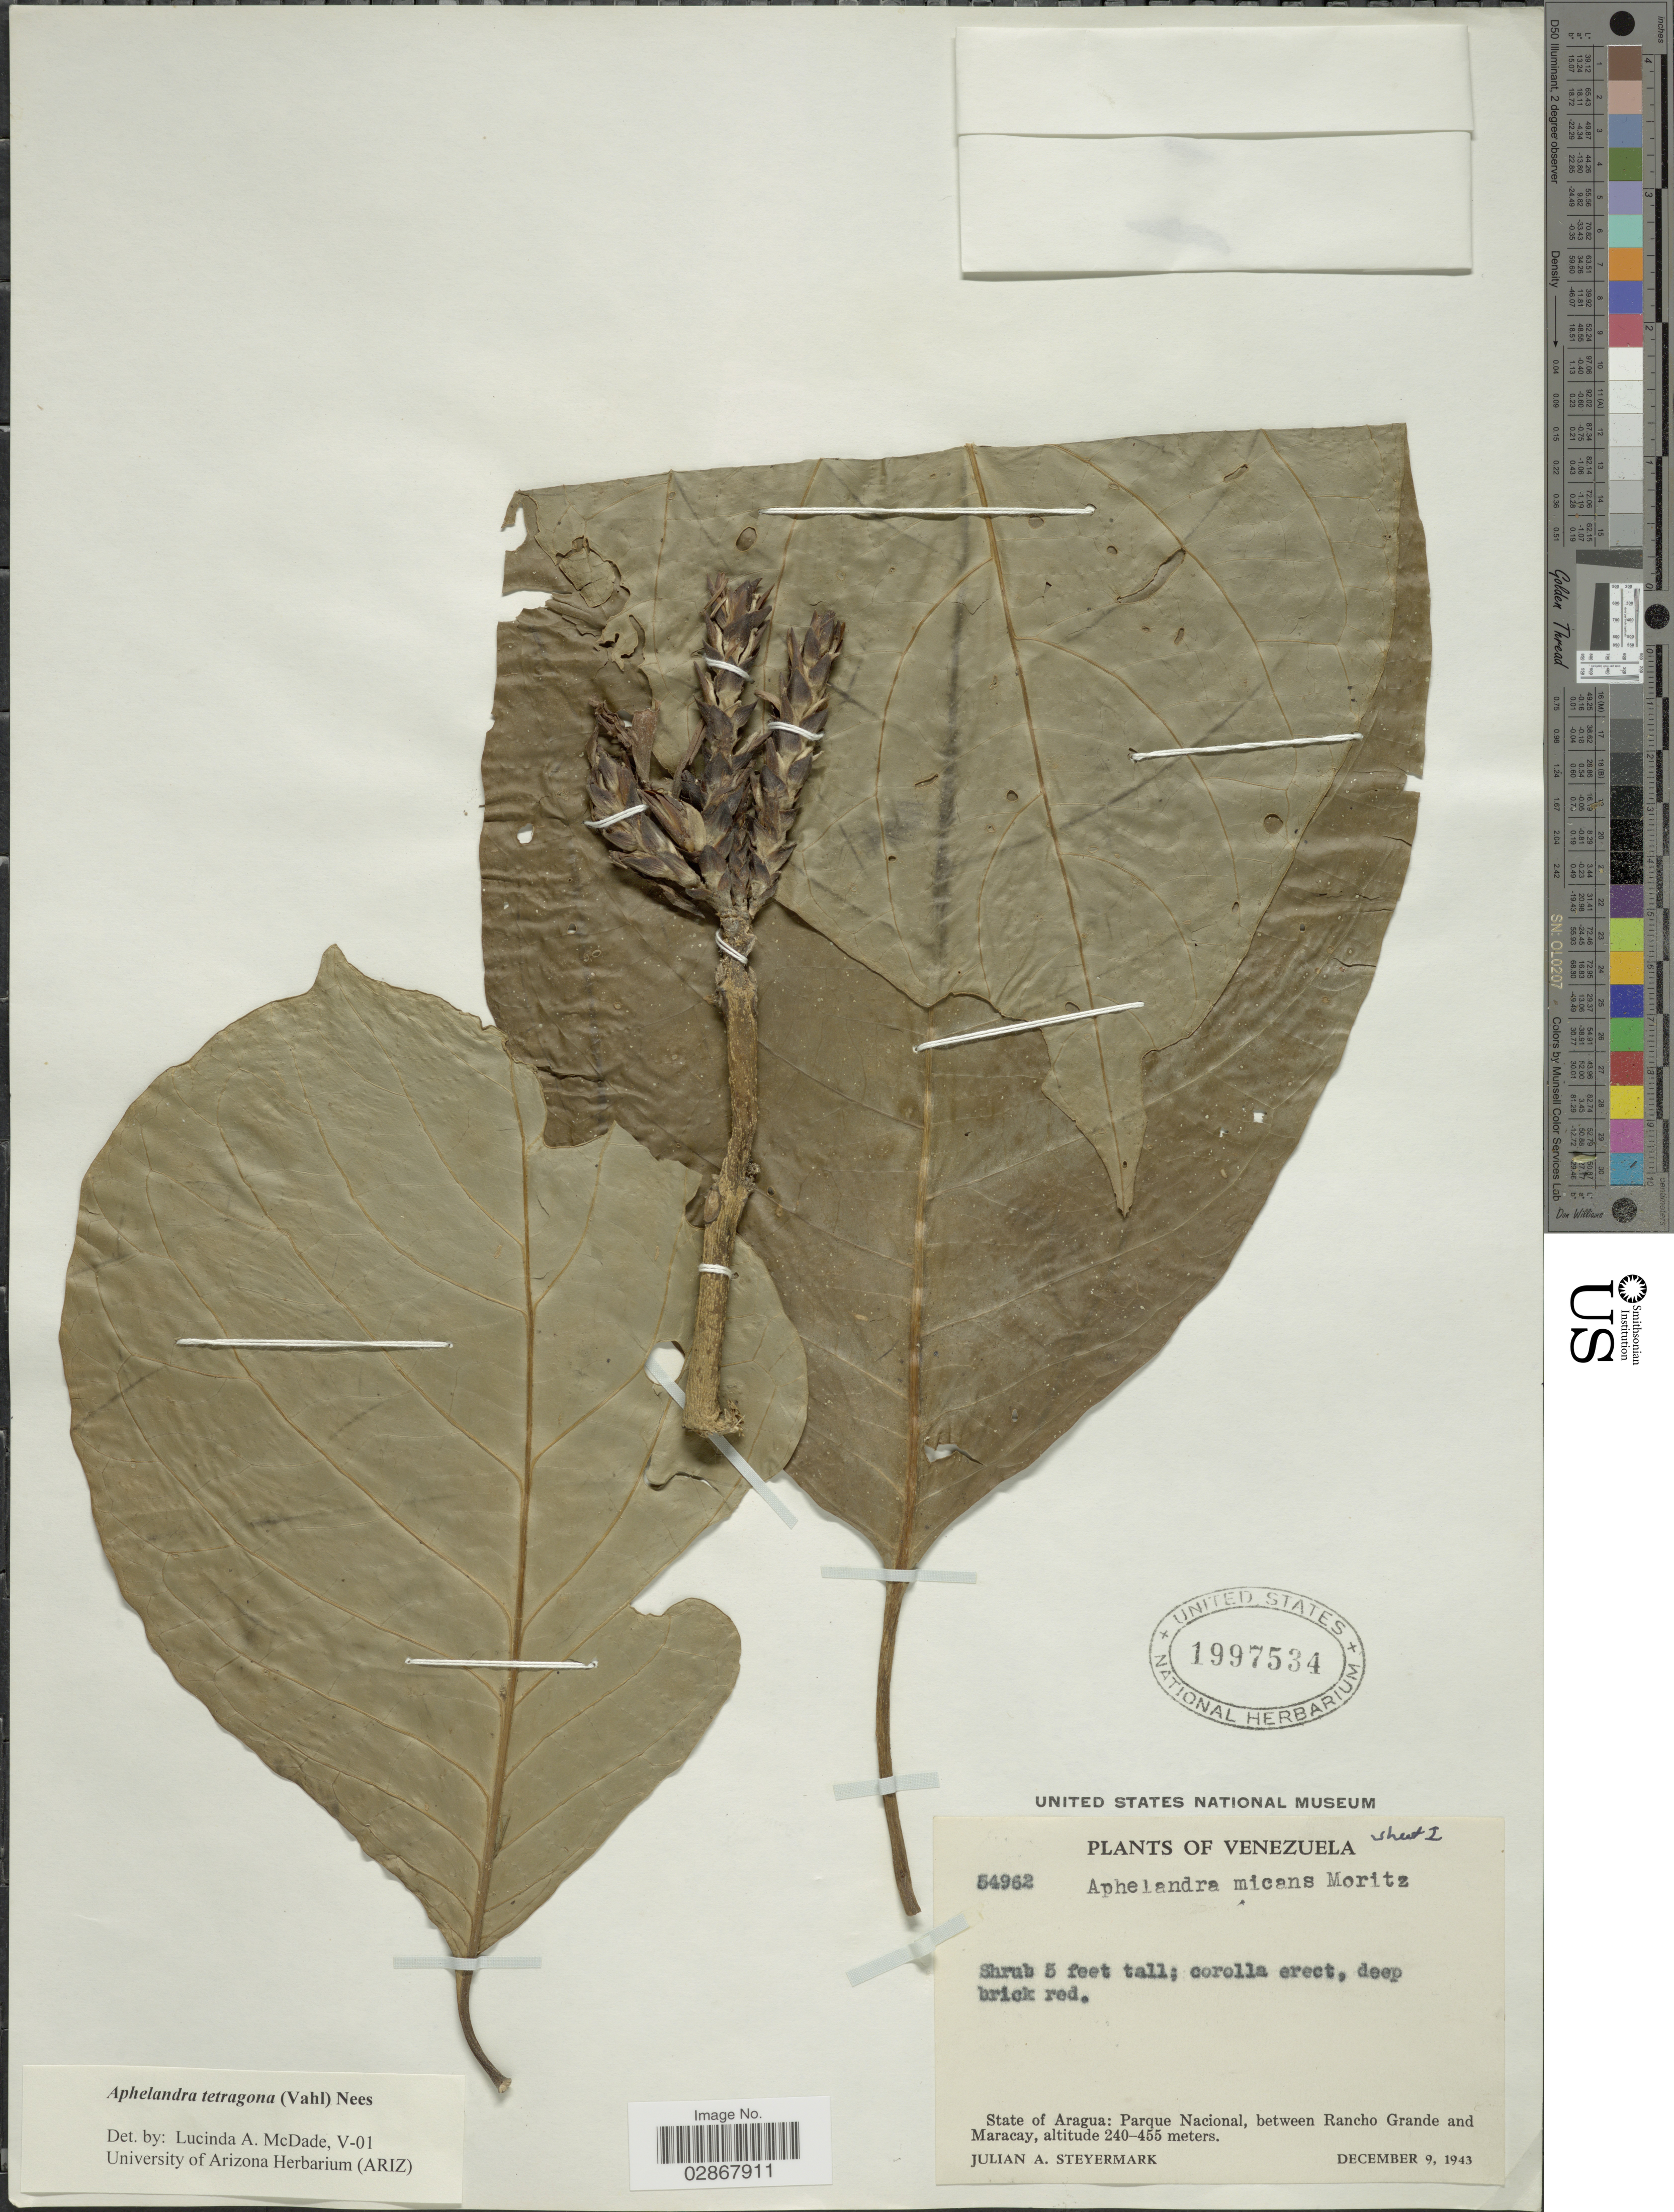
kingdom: Plantae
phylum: Tracheophyta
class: Magnoliopsida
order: Lamiales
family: Acanthaceae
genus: Aphelandra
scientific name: Aphelandra tetragona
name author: (Vahl) Nees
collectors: J. Steyermark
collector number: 54962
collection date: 1943-12-09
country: Venezuela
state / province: Aragua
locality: Parque Nacional, between Rancho Grande and Maracay.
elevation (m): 240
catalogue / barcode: US 1997534